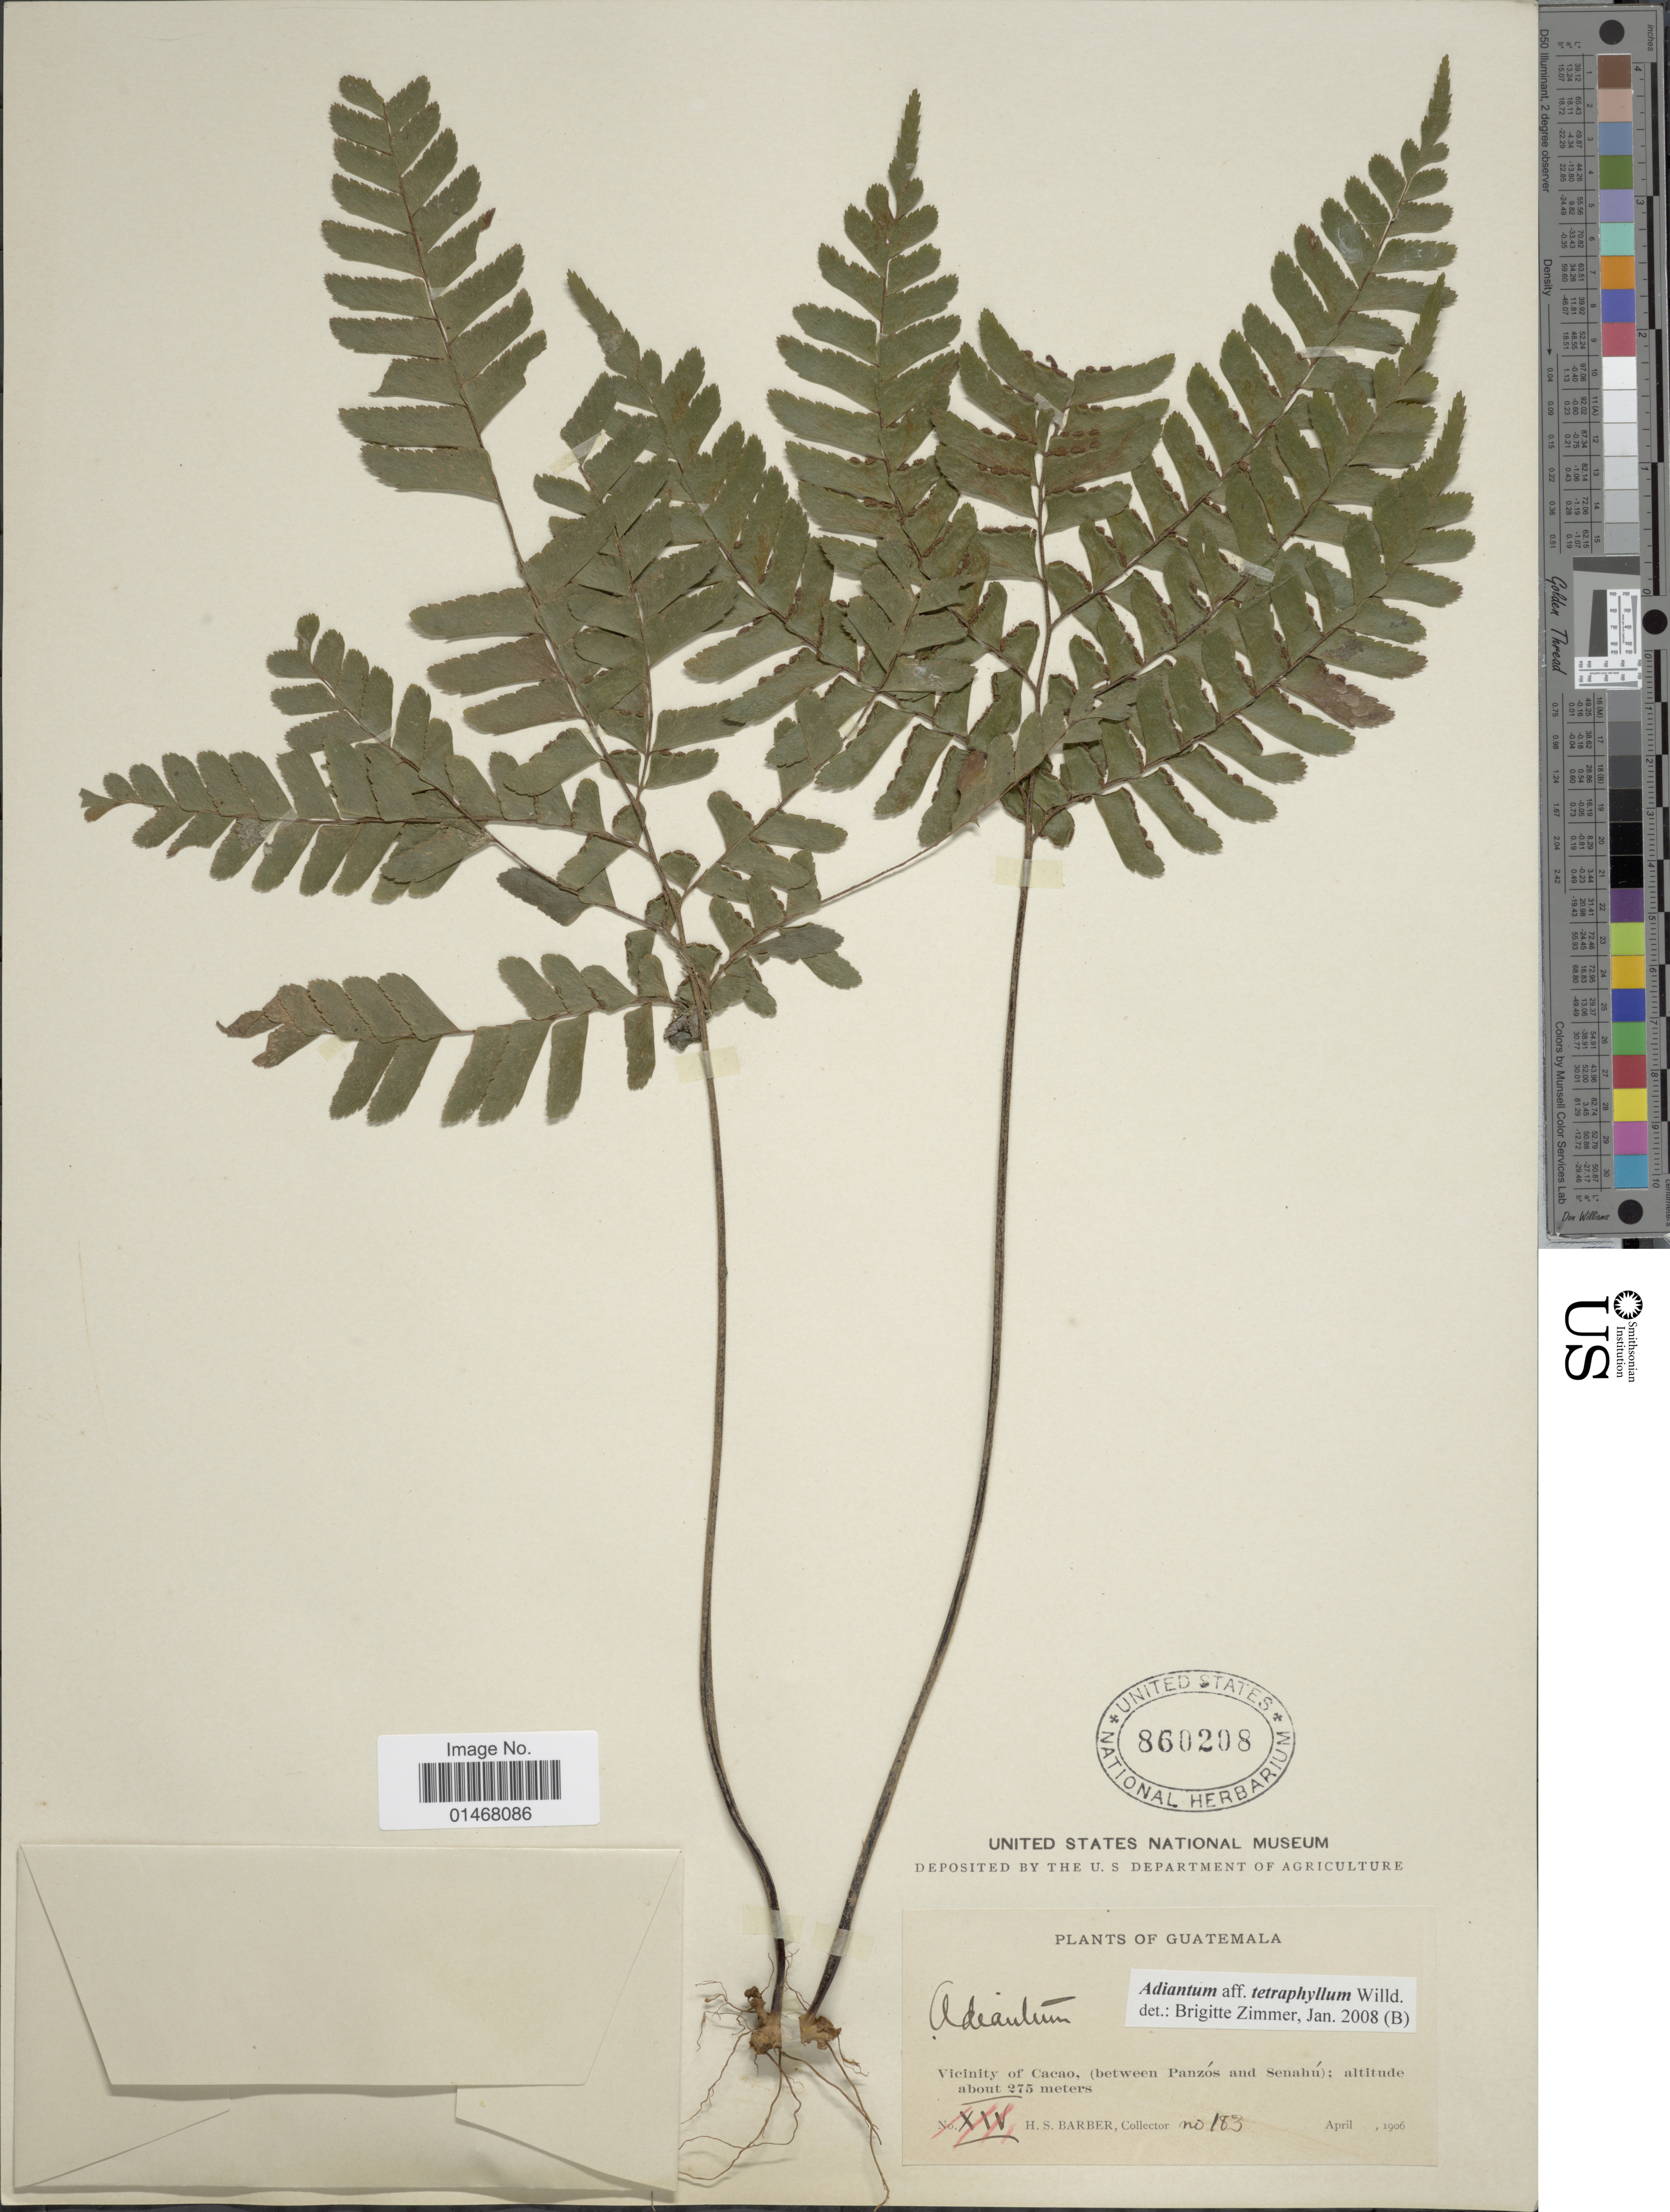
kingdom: Plantae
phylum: Tracheophyta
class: Polypodiopsida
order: Polypodiales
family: Pteridaceae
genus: Adiantum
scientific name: Adiantum tetraphyllum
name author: Humb. & Bonpl. ex Willd.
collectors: H. Barber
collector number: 183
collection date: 1906-04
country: Guatemala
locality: Vicinity of Cacao, (between Panzós and Senahú)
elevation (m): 275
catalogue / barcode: US 860208